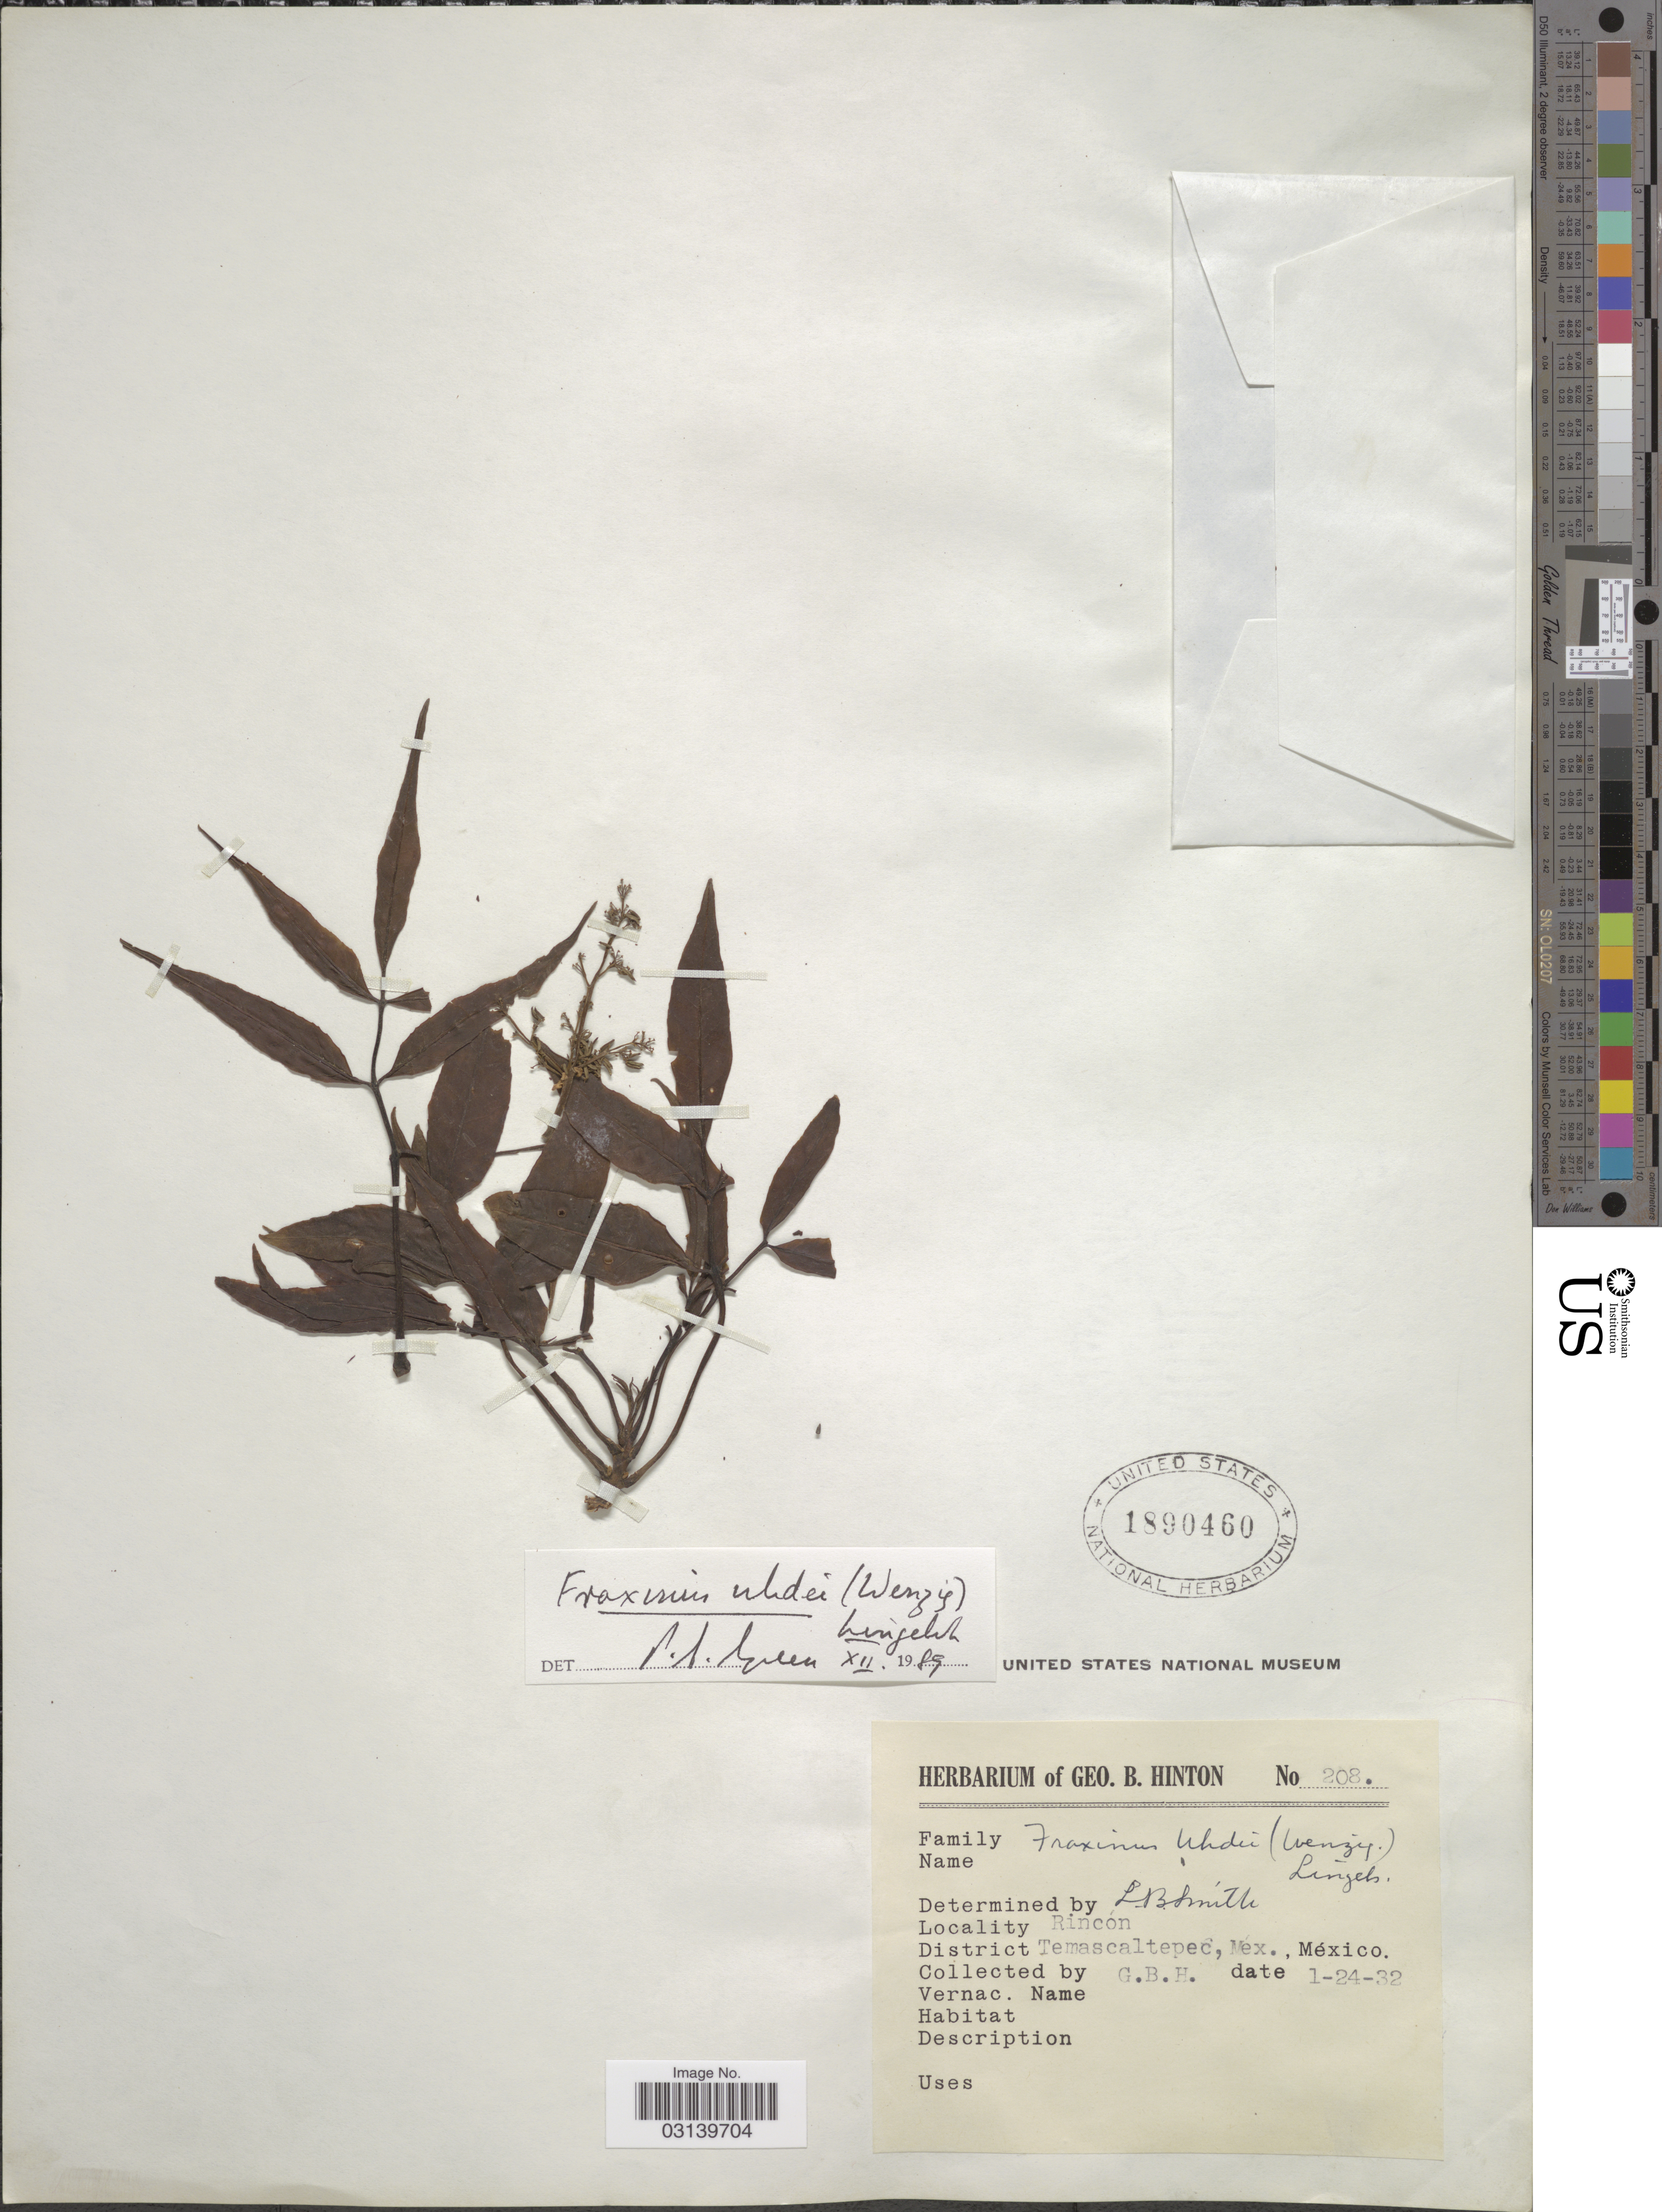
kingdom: Plantae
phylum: Tracheophyta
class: Magnoliopsida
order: Lamiales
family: Oleaceae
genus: Fraxinus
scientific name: Fraxinus uhdei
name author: (Wenz.) Lingelsh.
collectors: G. B. Hinton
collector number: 208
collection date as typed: Transcribed d/m/y: 24/1/32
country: Mexico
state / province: México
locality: Rincon, District Temascaltepec.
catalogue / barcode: US 1890460